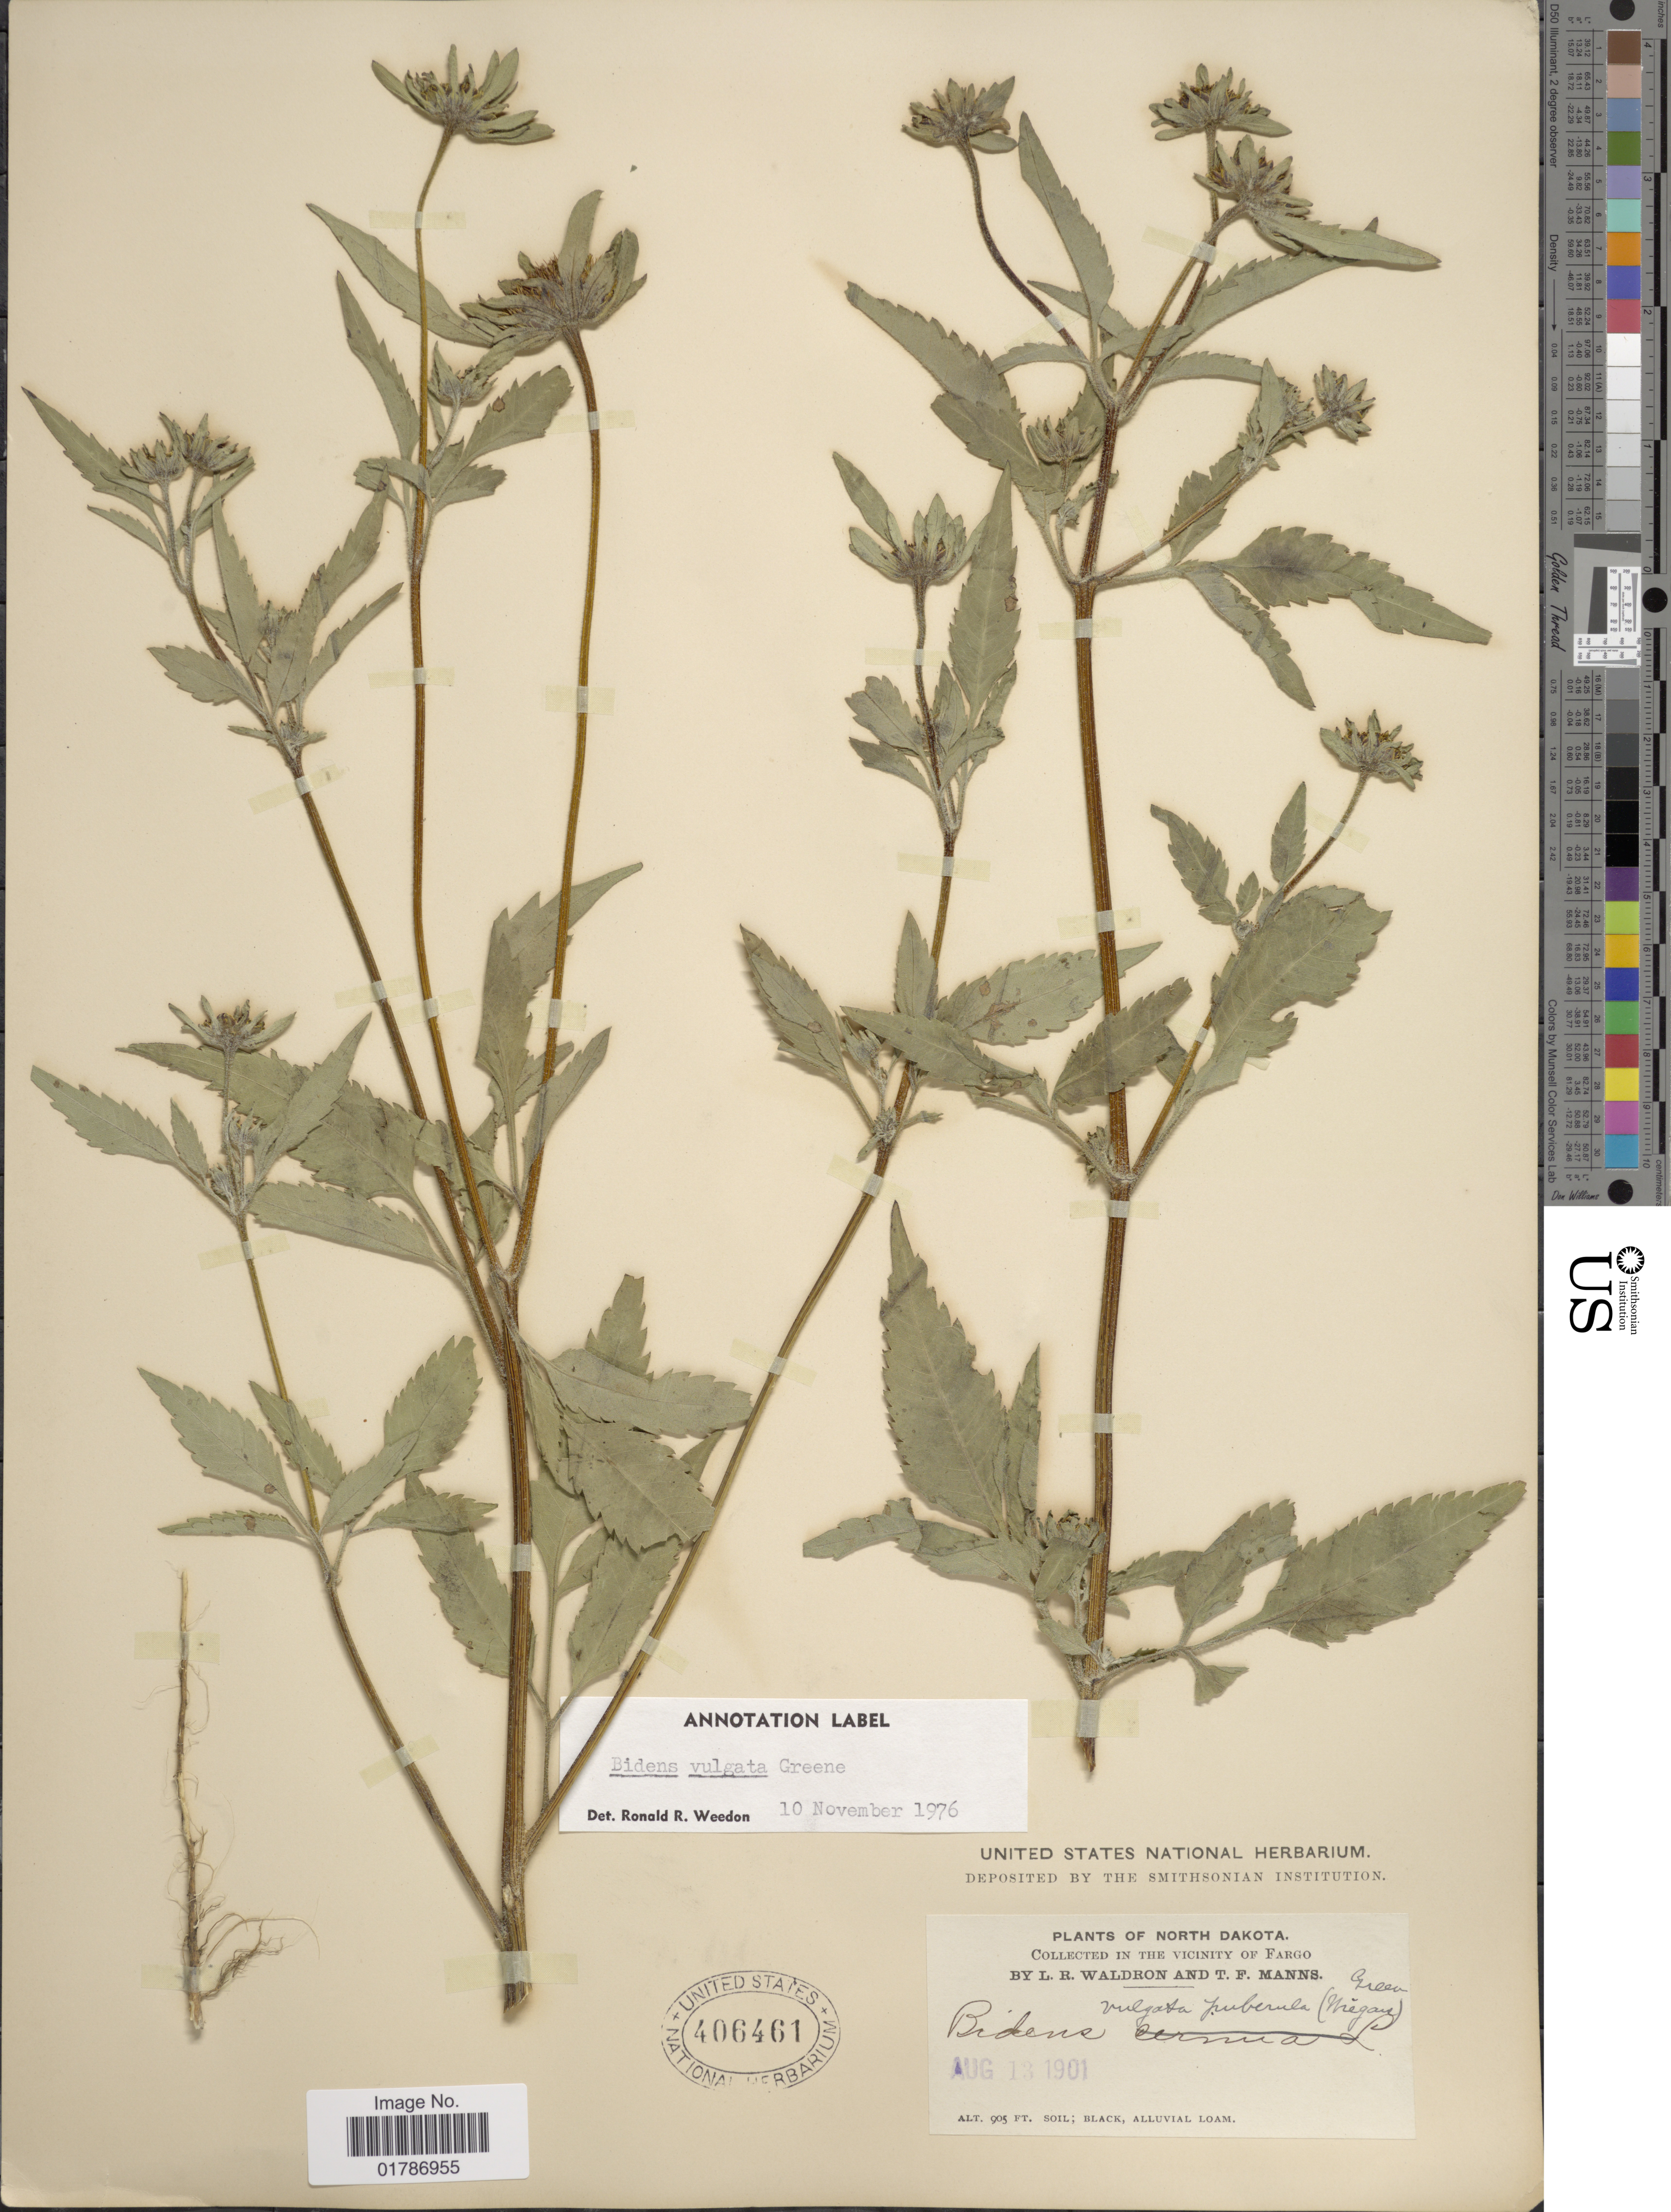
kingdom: Plantae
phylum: Tracheophyta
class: Magnoliopsida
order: Asterales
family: Asteraceae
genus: Bidens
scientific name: Bidens vulgata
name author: Greene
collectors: L. Waldron & T. Manns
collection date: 1901-08-13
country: United States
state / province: North Dakota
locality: In The Vicinity of Fargo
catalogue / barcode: US 406461